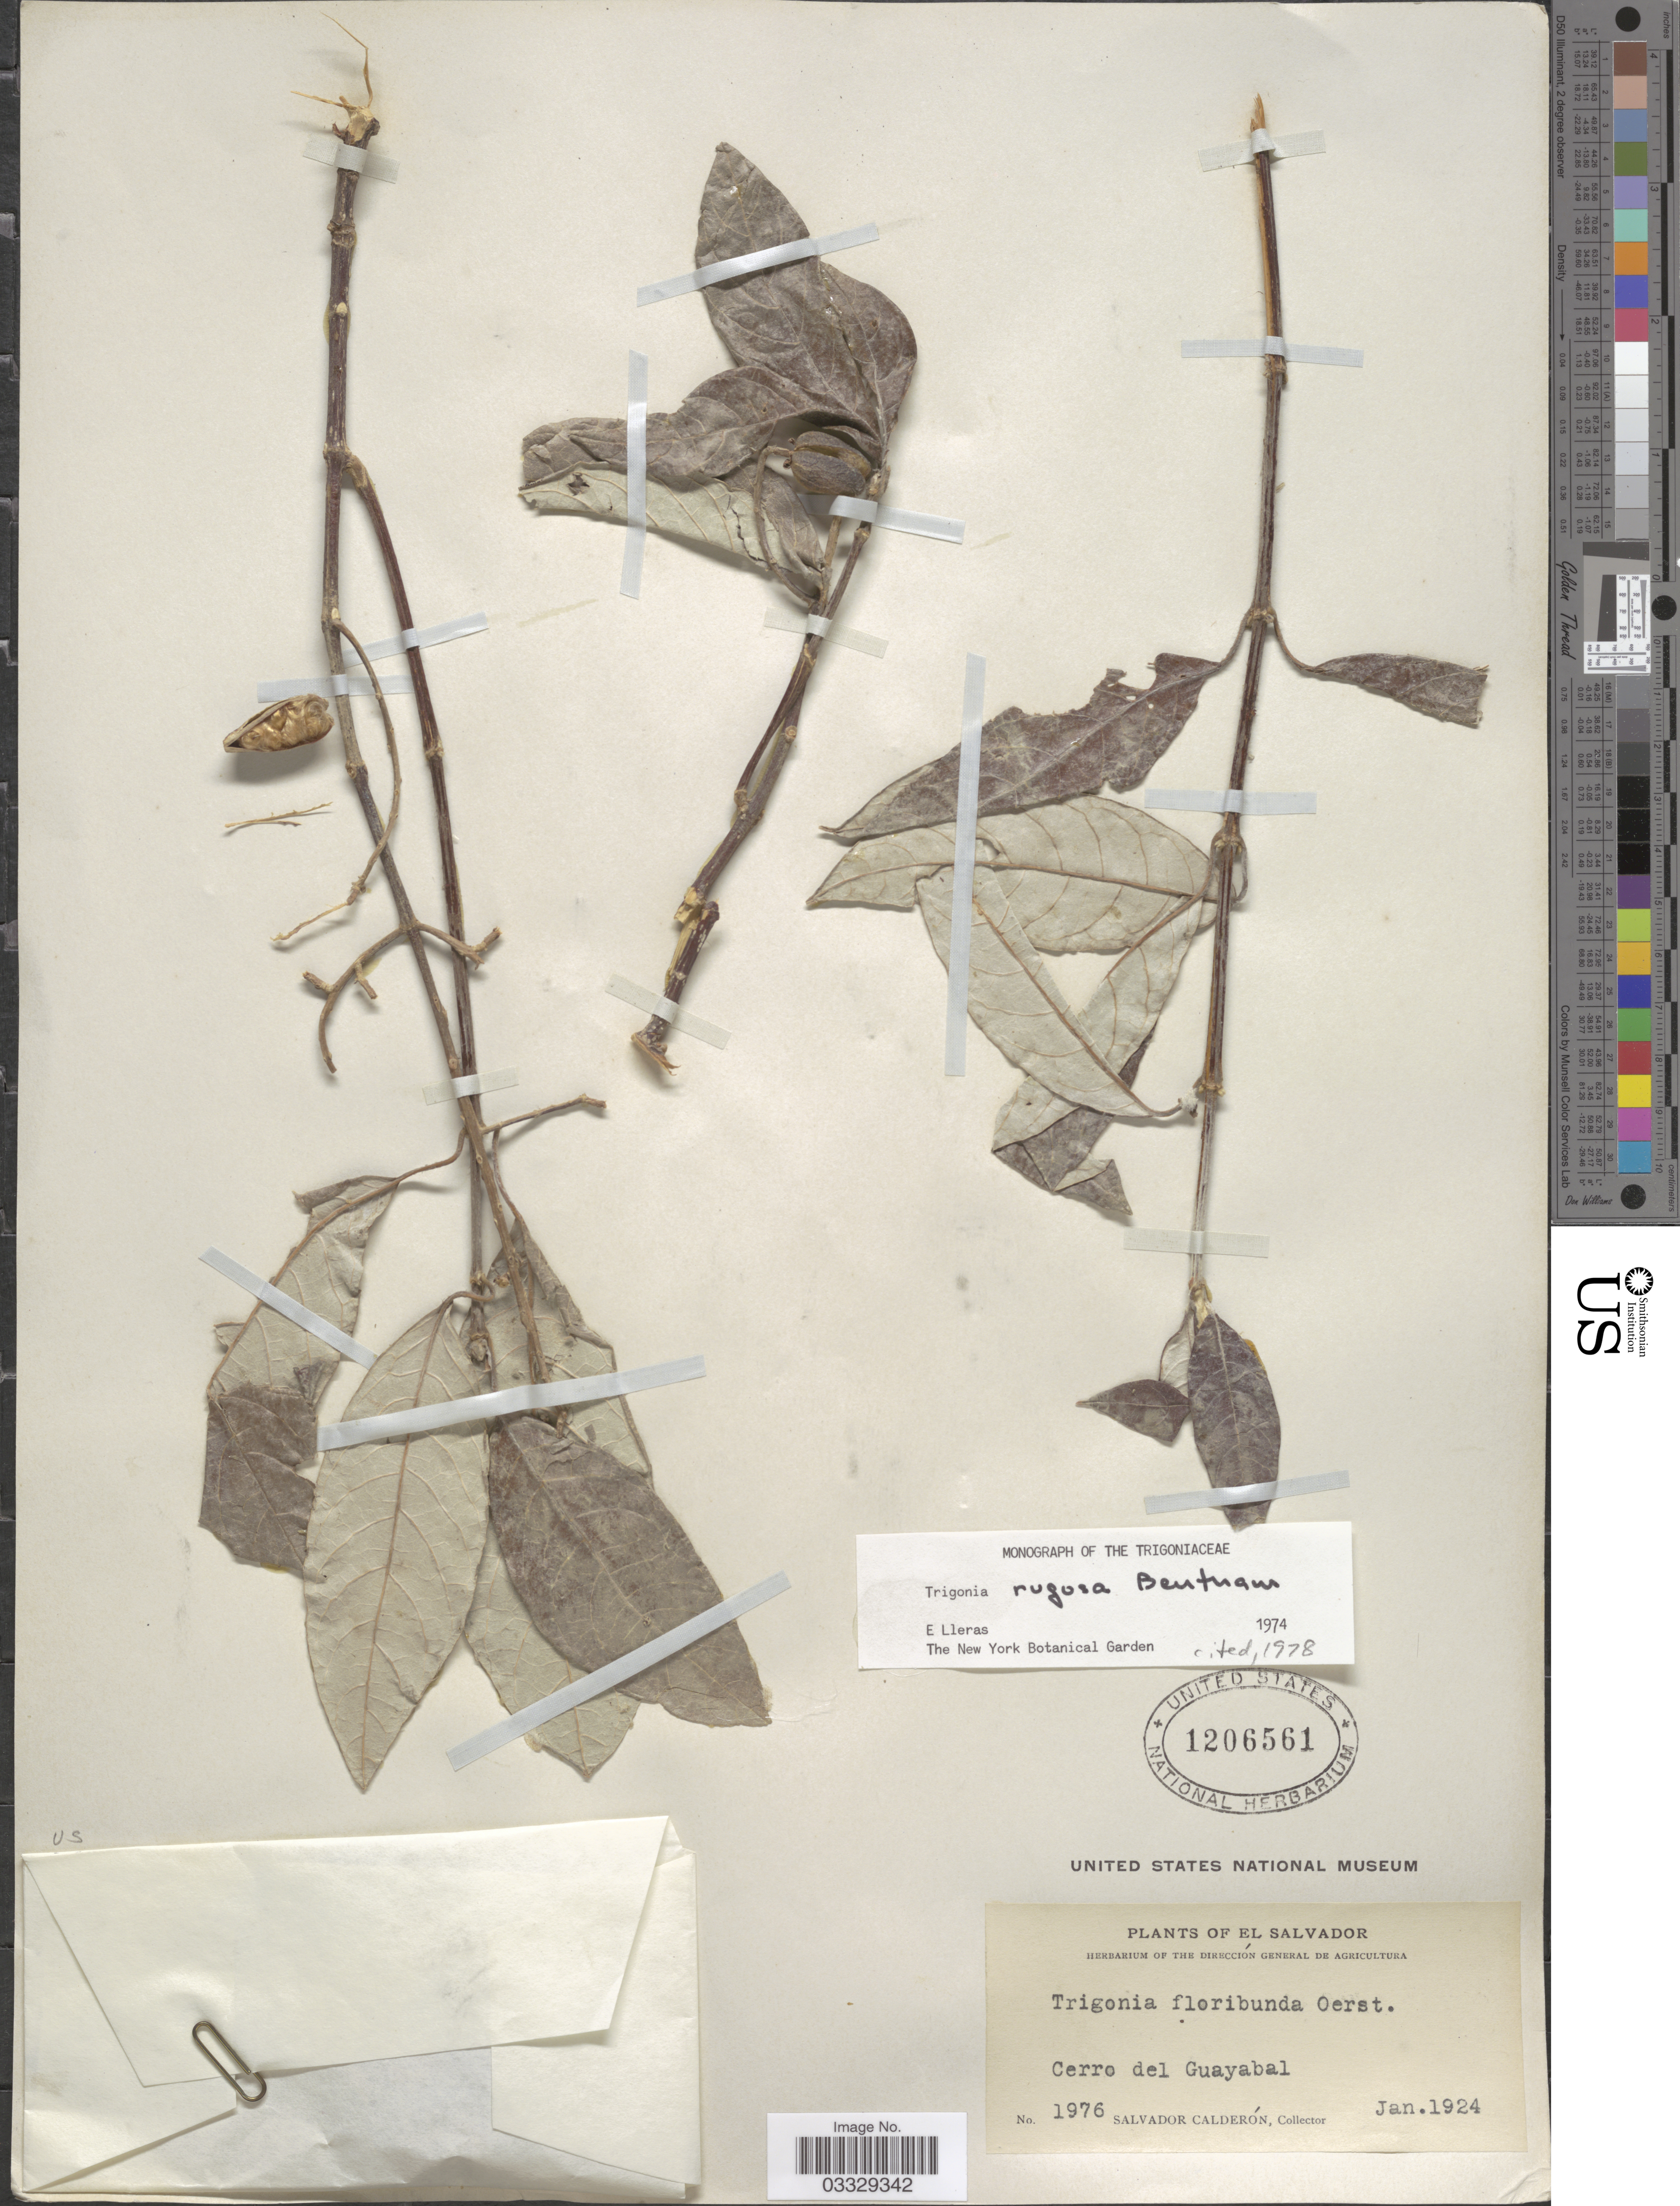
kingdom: Plantae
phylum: Tracheophyta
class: Magnoliopsida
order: Malpighiales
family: Trigoniaceae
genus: Trigonia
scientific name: Trigonia rugosa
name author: Benth.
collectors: S. Calderón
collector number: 1976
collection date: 1924-01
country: El Salvador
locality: Cerro del Guayabal.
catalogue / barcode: US 1206561